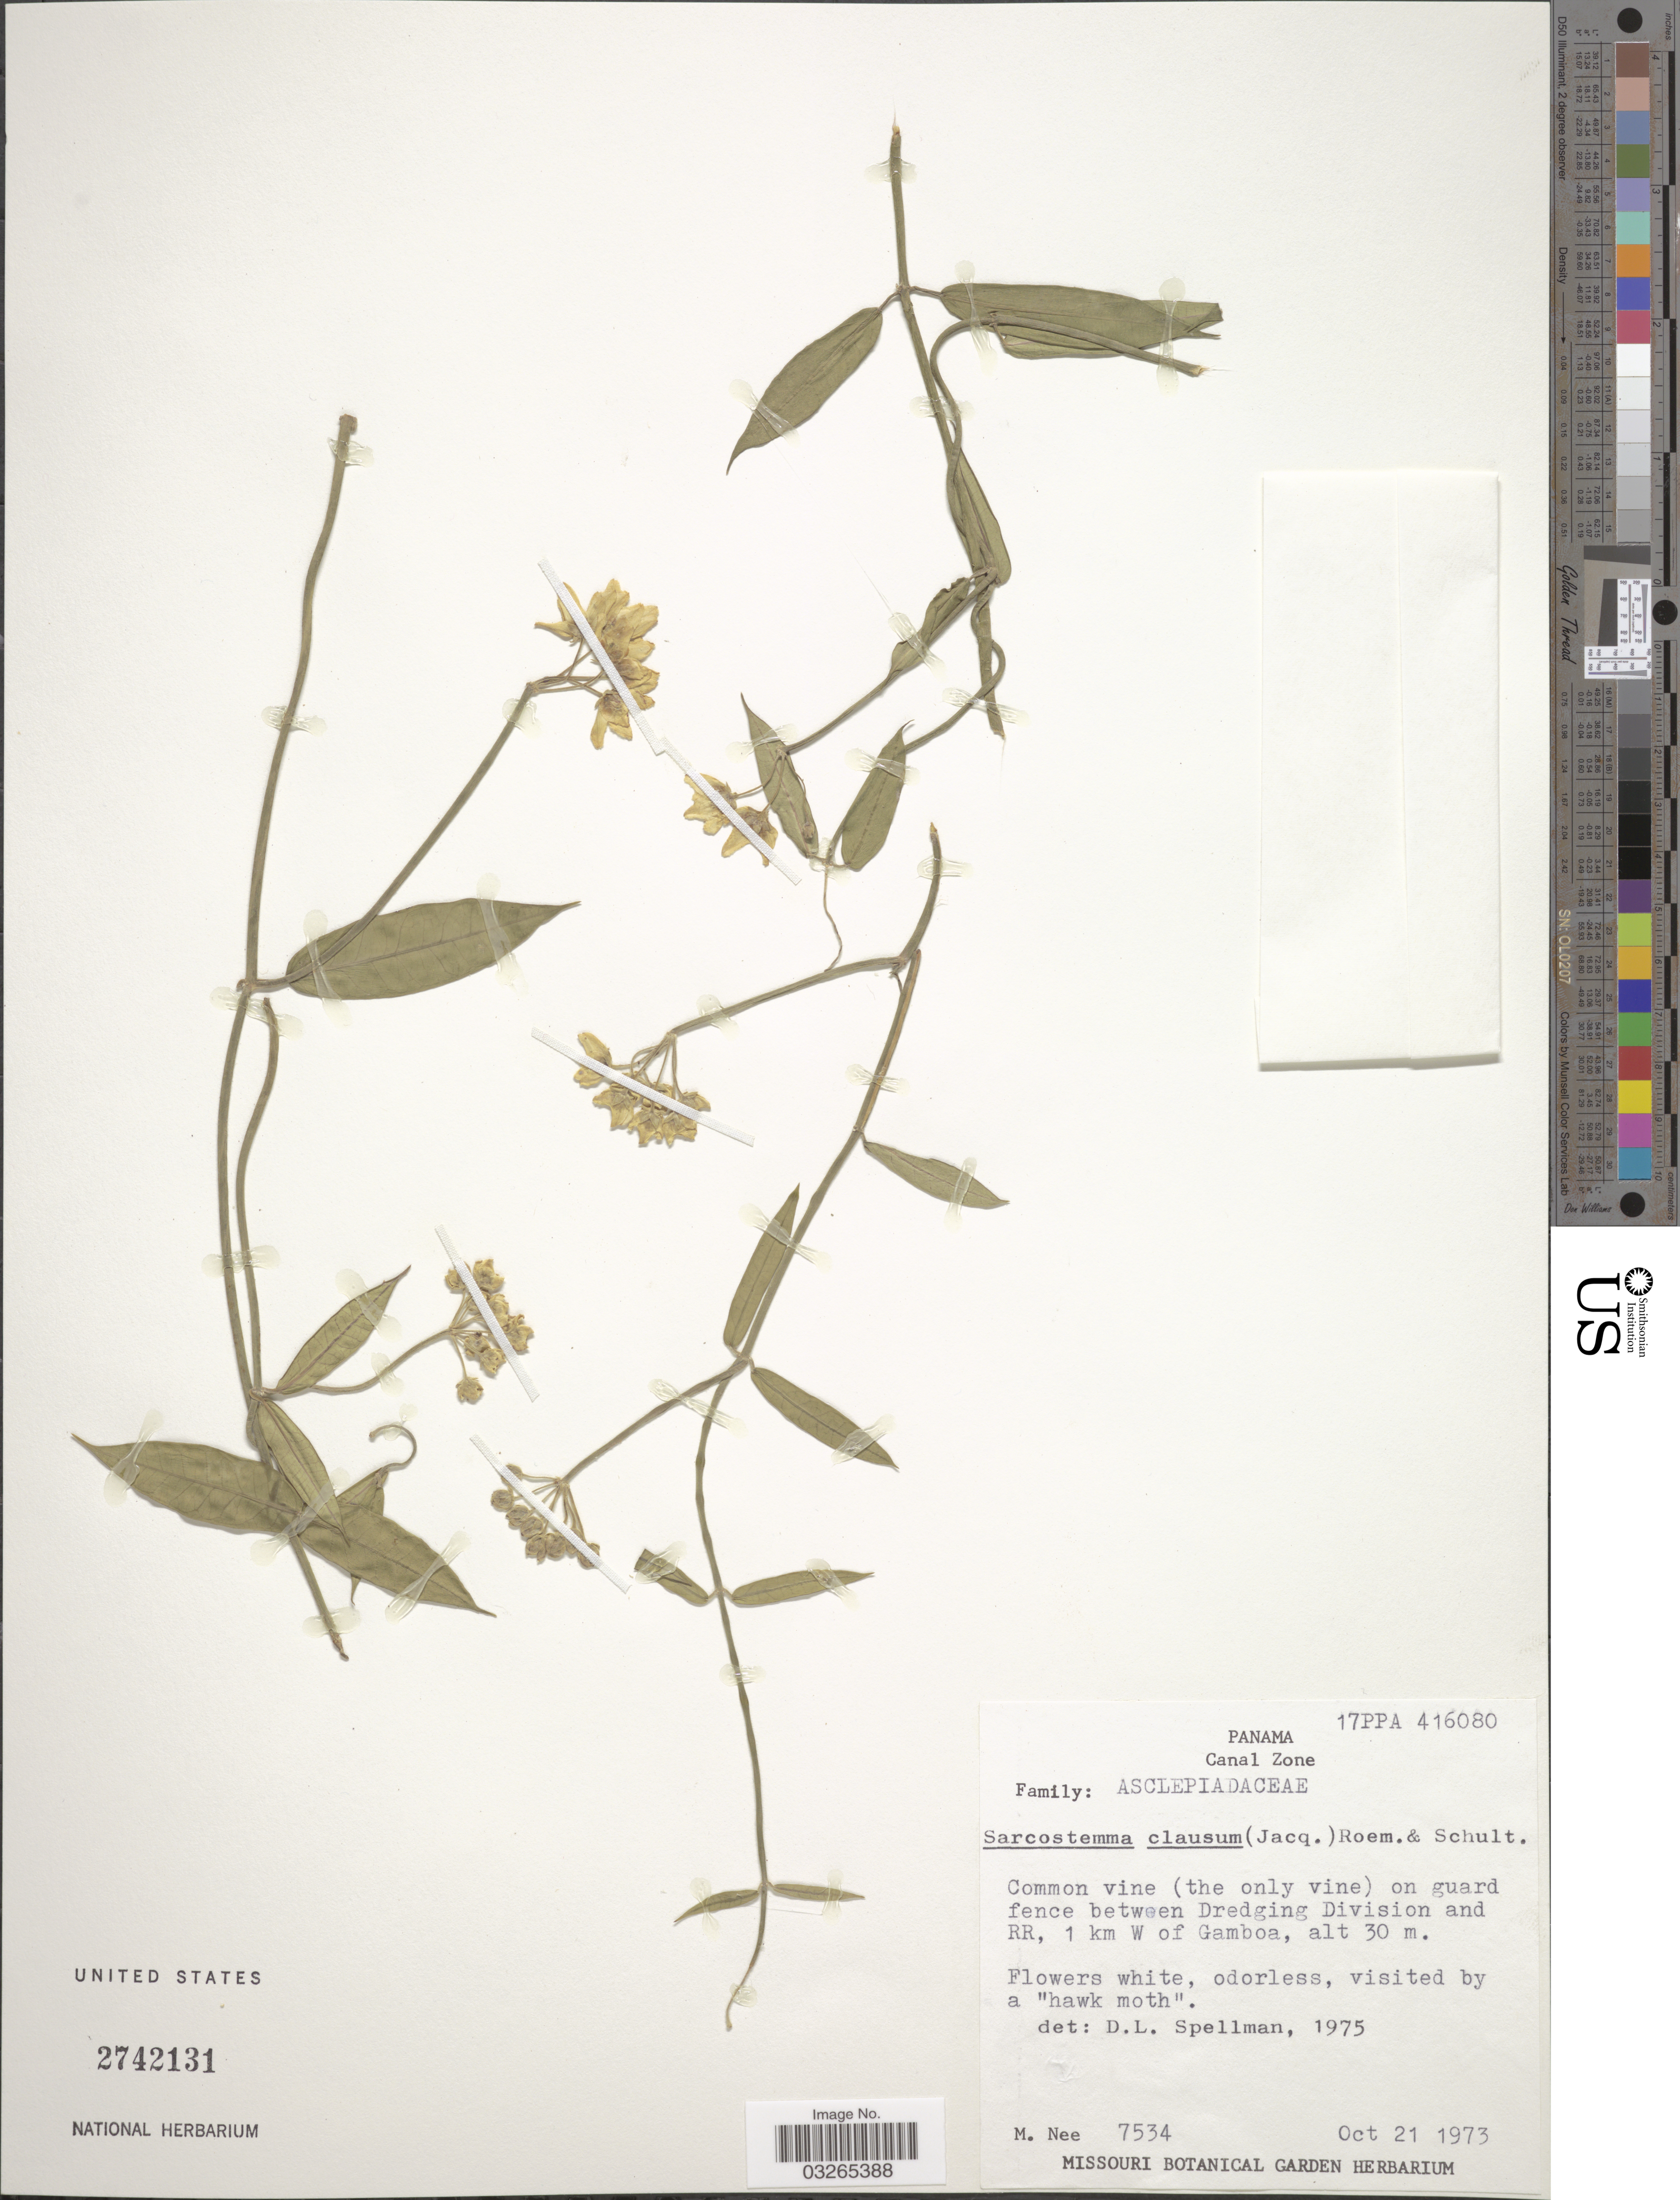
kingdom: Plantae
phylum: Tracheophyta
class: Magnoliopsida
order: Gentianales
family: Apocynaceae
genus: Sarcostemma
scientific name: Sarcostemma clausum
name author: (Jacq.) Schult.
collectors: M. Nee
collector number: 7534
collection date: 1973-10-21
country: Panama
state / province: Colón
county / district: Canal Zone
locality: Canal Zone. On guard fence between Dredging Division and RR, 1 km W of Gamboa.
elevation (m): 30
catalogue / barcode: US 2742131